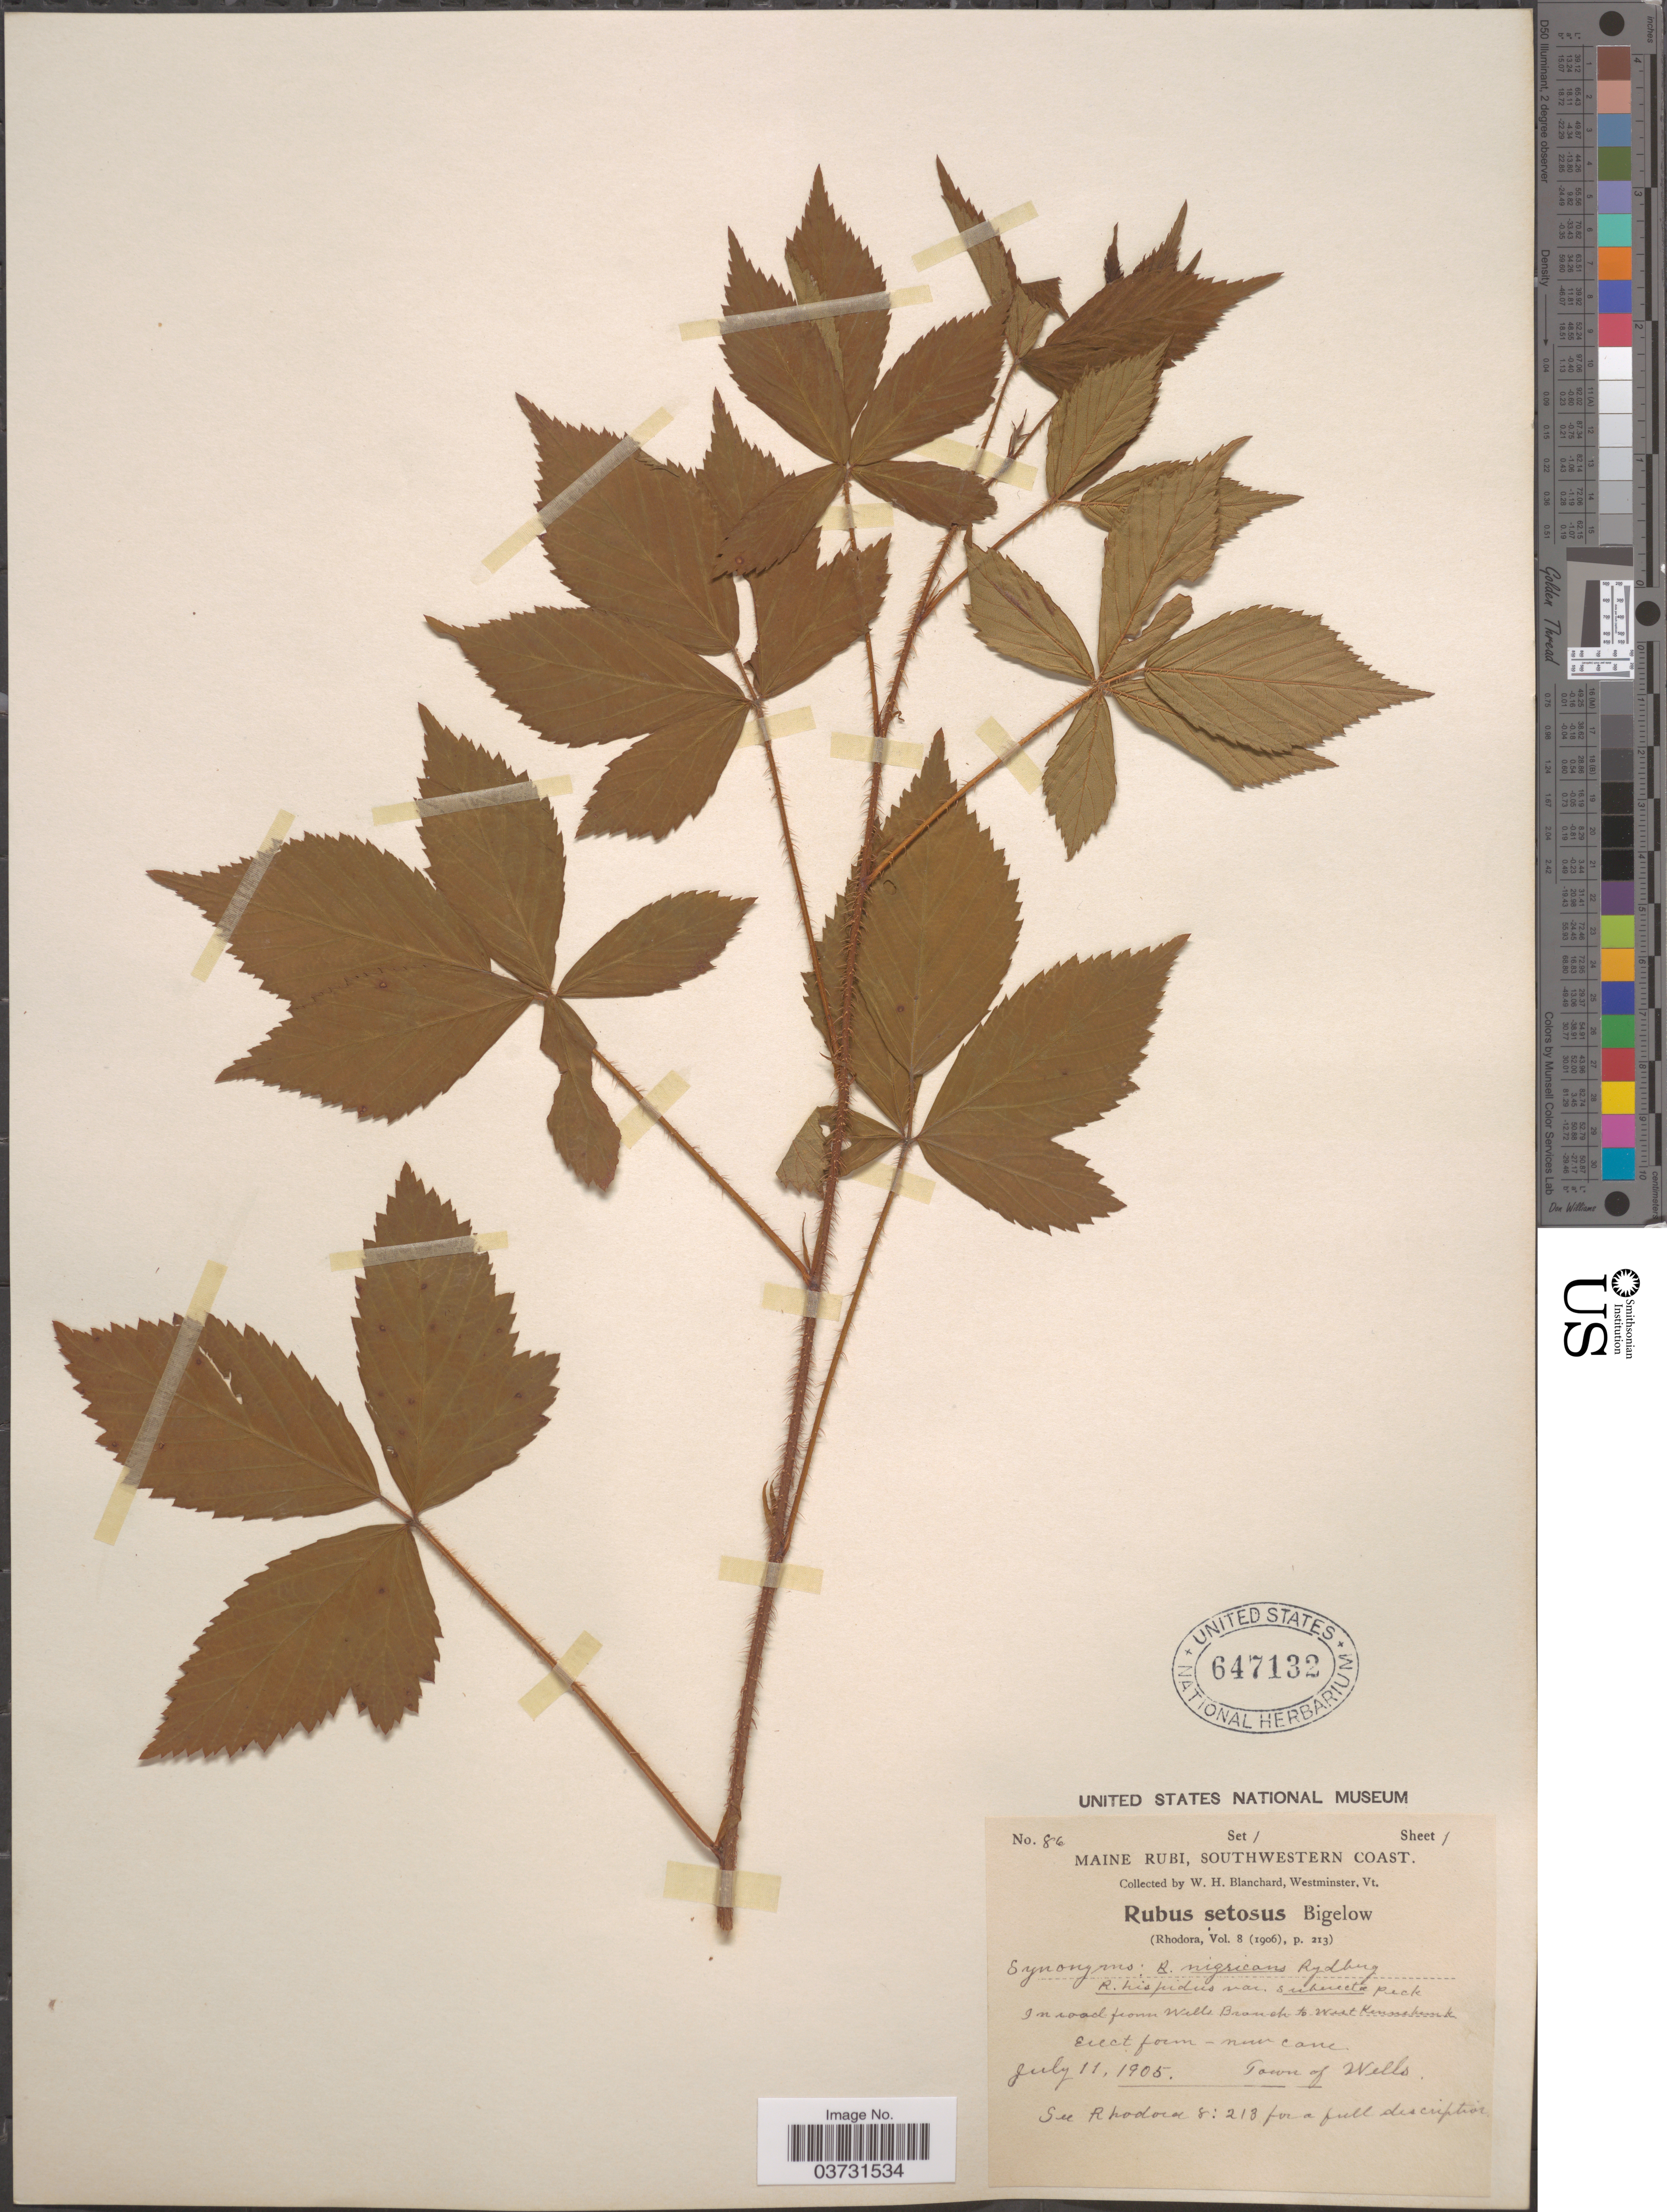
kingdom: Plantae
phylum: Tracheophyta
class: Magnoliopsida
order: Rosales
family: Rosaceae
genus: Rubus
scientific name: Rubus nigricans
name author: Rydb. in Britton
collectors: W. H. Blanchard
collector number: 86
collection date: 1905-07-11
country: United States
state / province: Maine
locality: Maine, Southwestern Coast. In road from Wells Branch to West Kennebunk. Town of Wells.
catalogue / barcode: US 647132